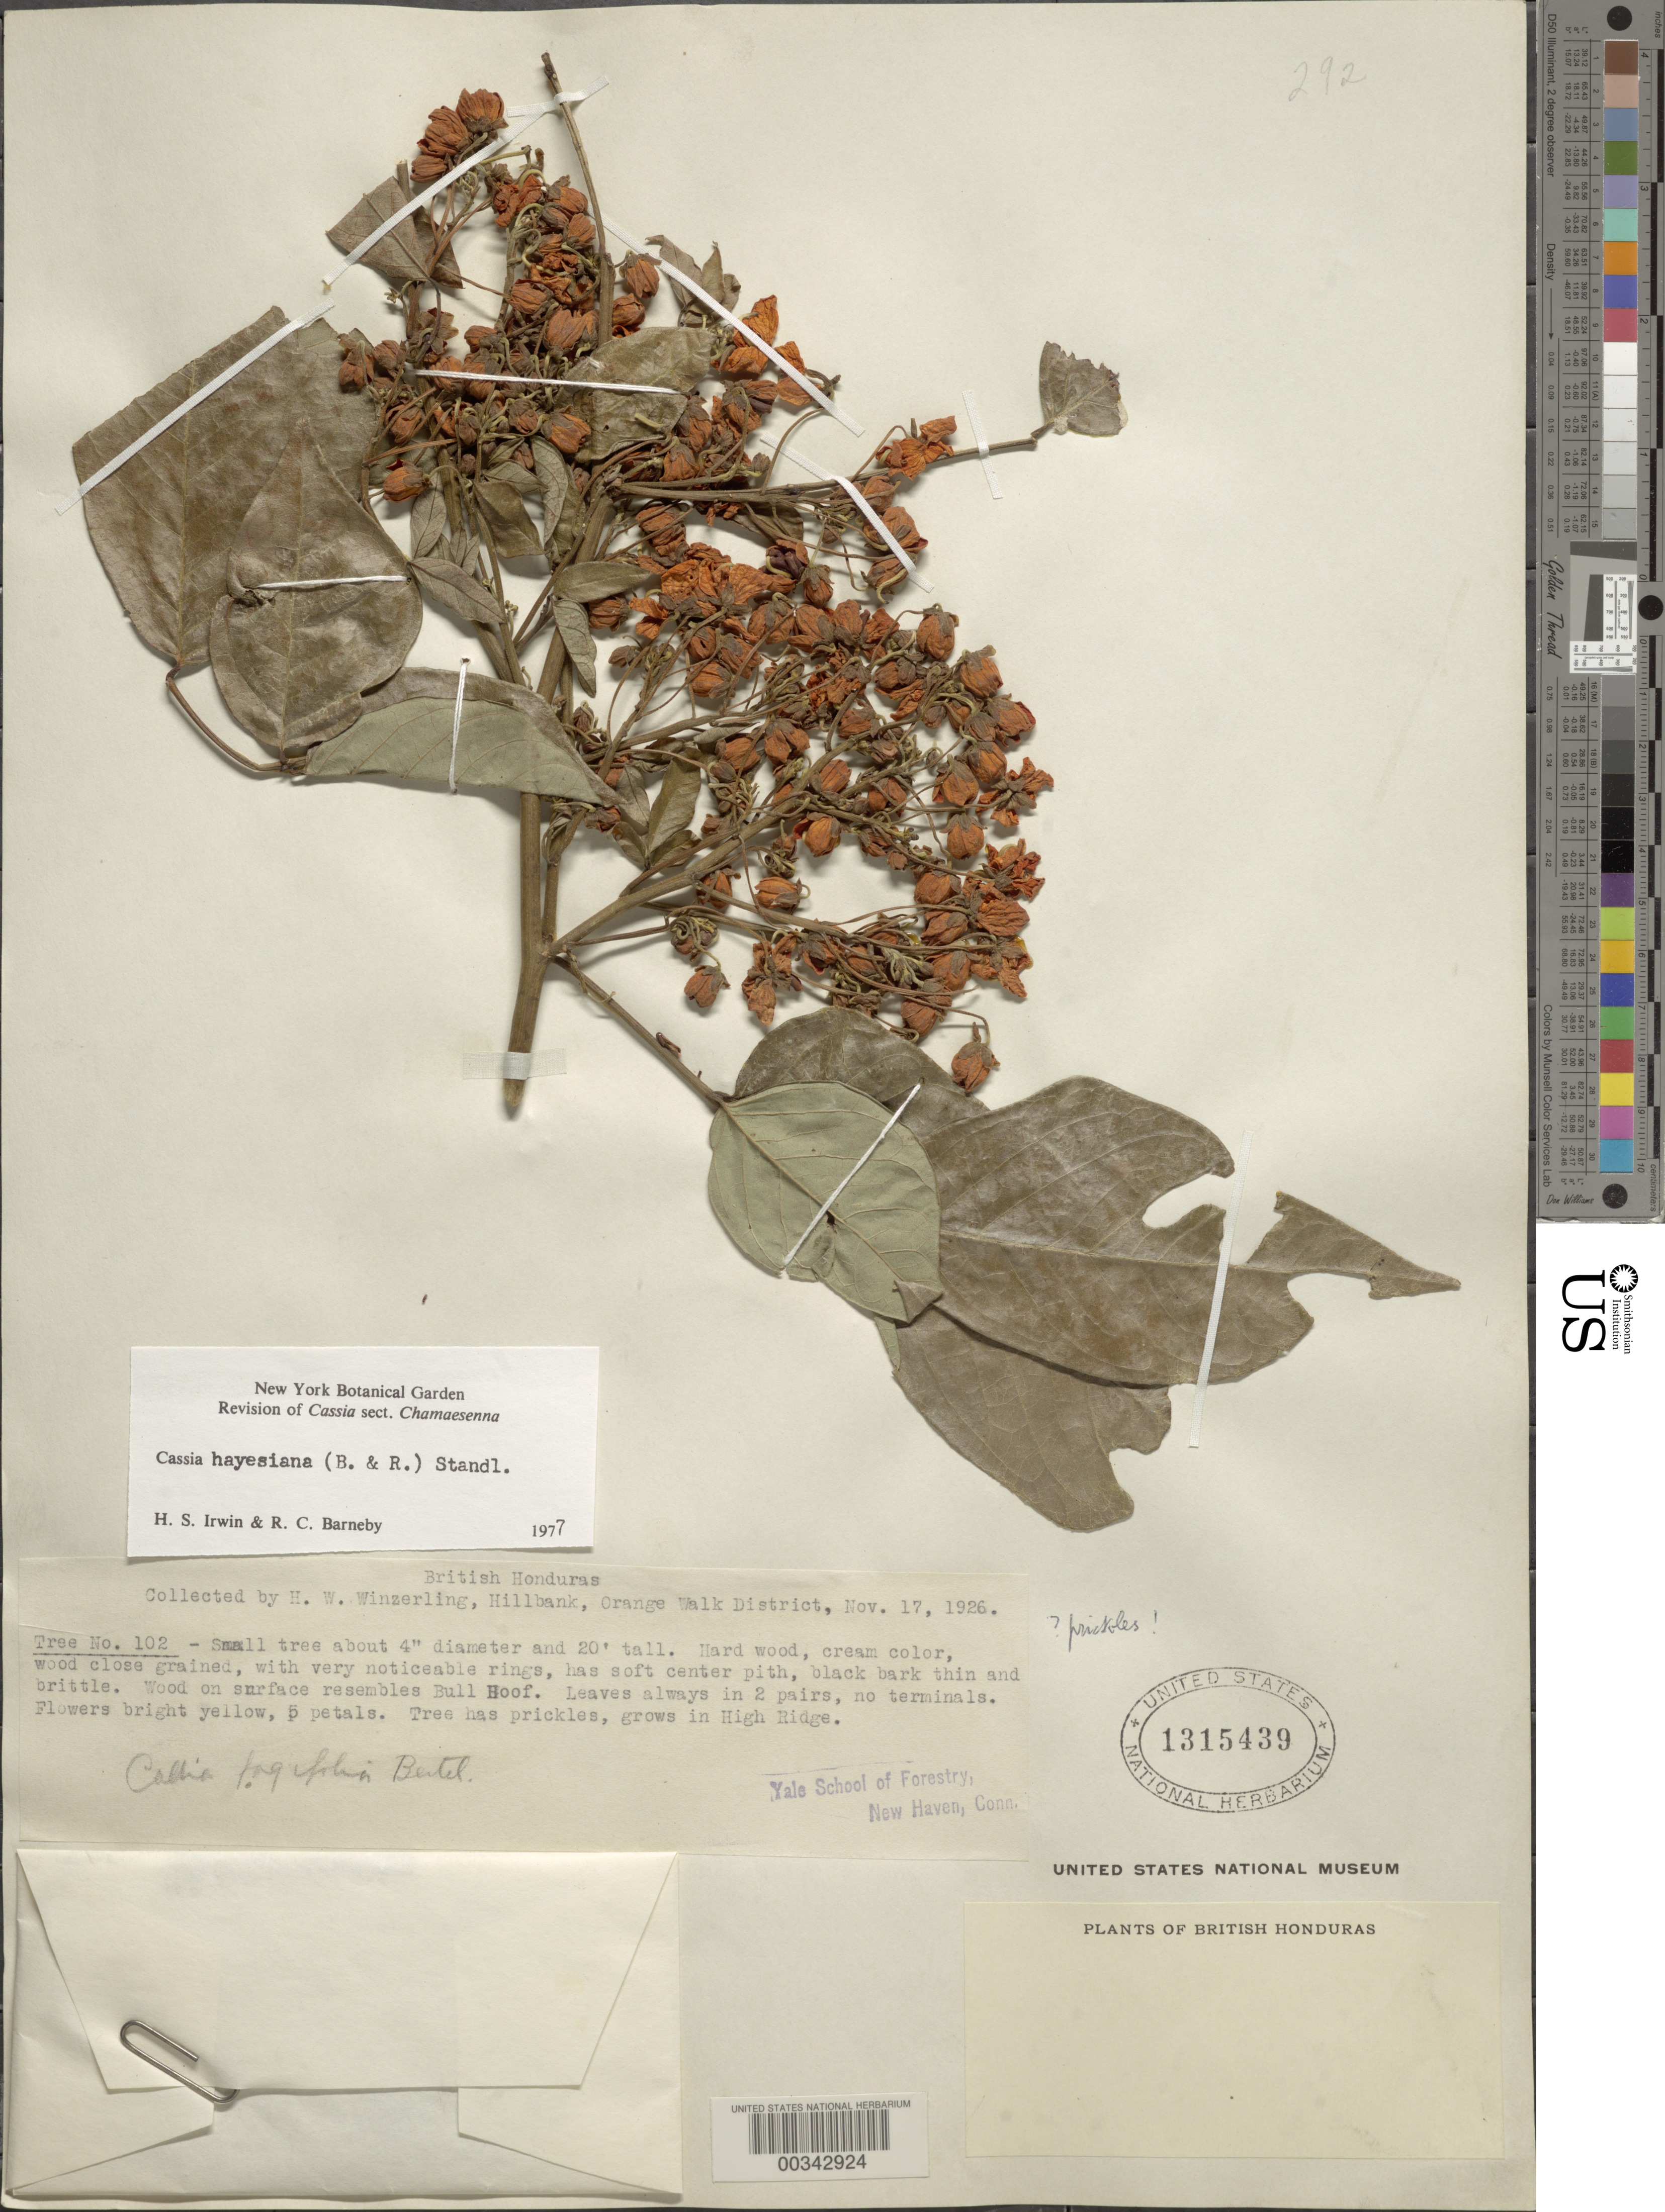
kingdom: Plantae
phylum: Tracheophyta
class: Magnoliopsida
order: Fabales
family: Fabaceae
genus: Senna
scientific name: Senna hayesiana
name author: (Britton & Rose) H.S. Irwin & Barneby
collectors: H. Winzerling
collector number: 102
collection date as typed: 17 Nov 1926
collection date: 1926-11-17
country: Belize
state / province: Orange Walk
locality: Hillbank, in high ridge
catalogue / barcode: US 1315439